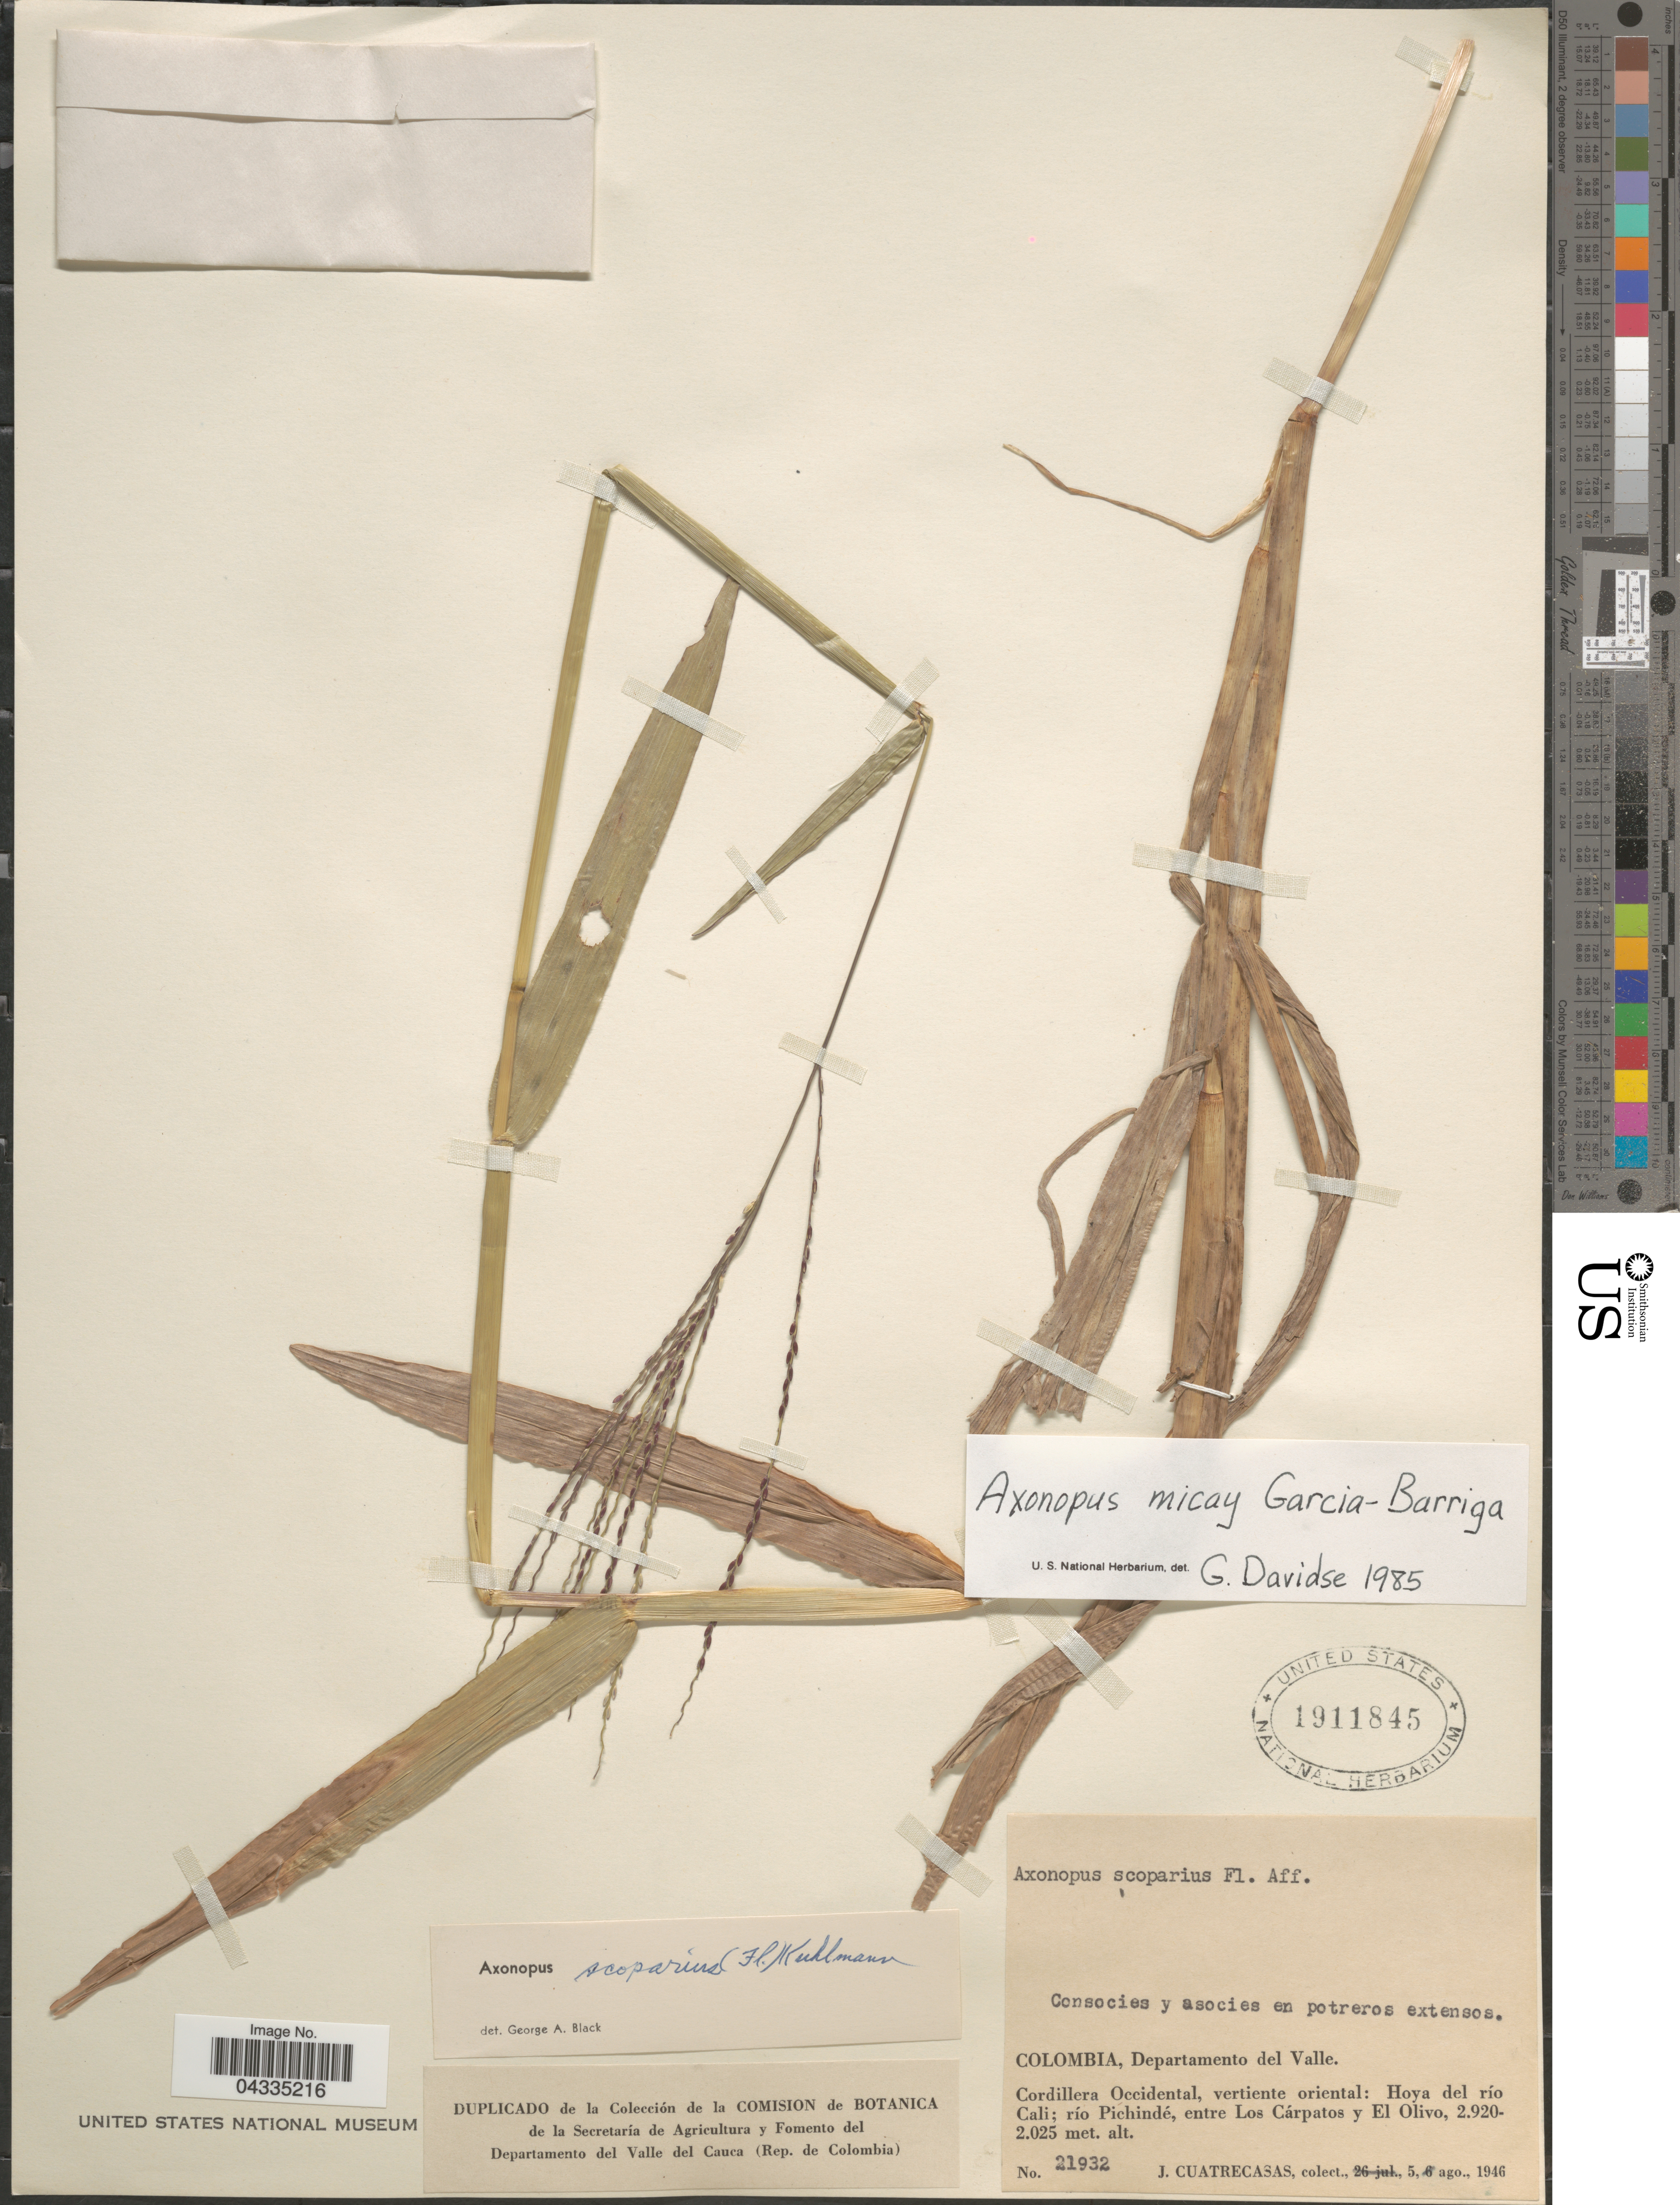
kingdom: Plantae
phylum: Tracheophyta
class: Liliopsida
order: Poales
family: Poaceae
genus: Axonopus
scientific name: Axonopus scoparius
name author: (Flüggé) Kuhlm.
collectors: J. Cuatrecasas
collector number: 21932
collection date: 1946-08-05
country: Colombia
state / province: Valle del Cauca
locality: Departamento del Valle. Cordillera Occidental, vertiente oriental: Hoya del río Cali; río Pichindé, entre Los Cárpatos y El Olivo.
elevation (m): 2025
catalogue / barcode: US 1911845